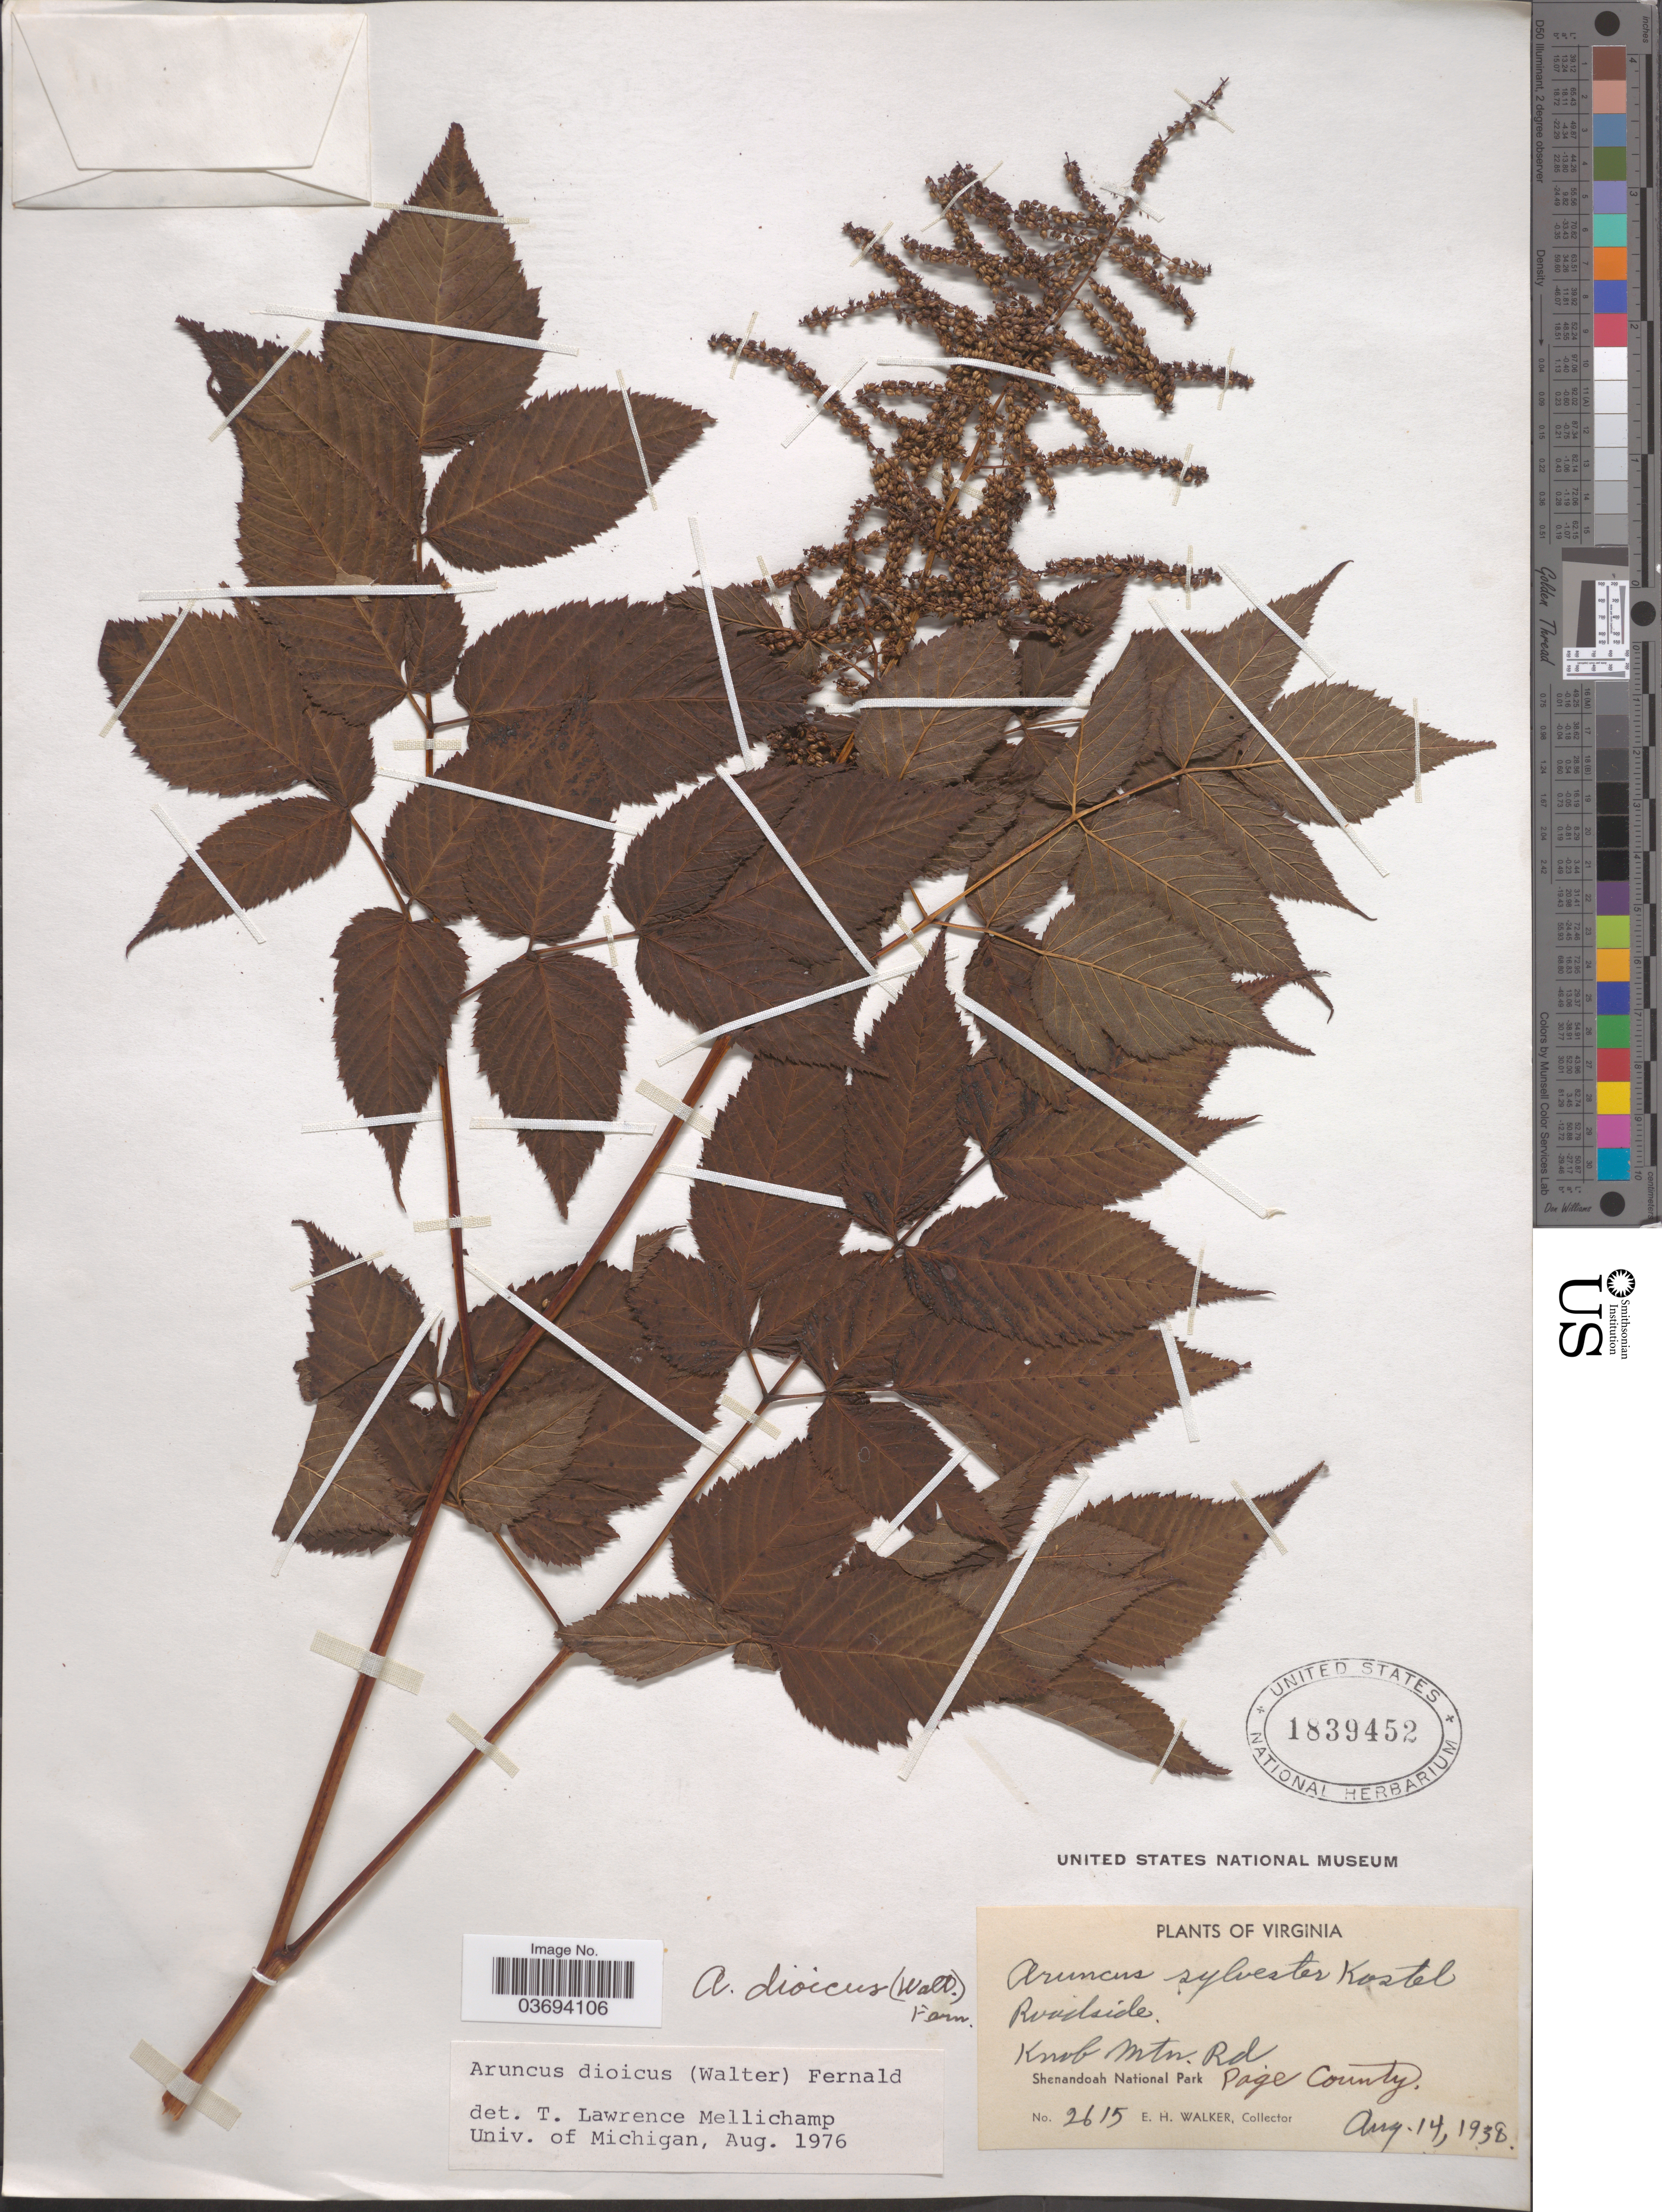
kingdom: Plantae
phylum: Tracheophyta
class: Magnoliopsida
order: Rosales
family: Rosaceae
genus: Aruncus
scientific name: Aruncus dioicus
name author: (Walter) Fernald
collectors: E. H. Walker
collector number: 2615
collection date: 1938-08-14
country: United States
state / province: Virginia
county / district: Page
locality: Riverside. Knob Mtn. Rd. Shenandoah National Park. Page County.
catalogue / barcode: US 1839452